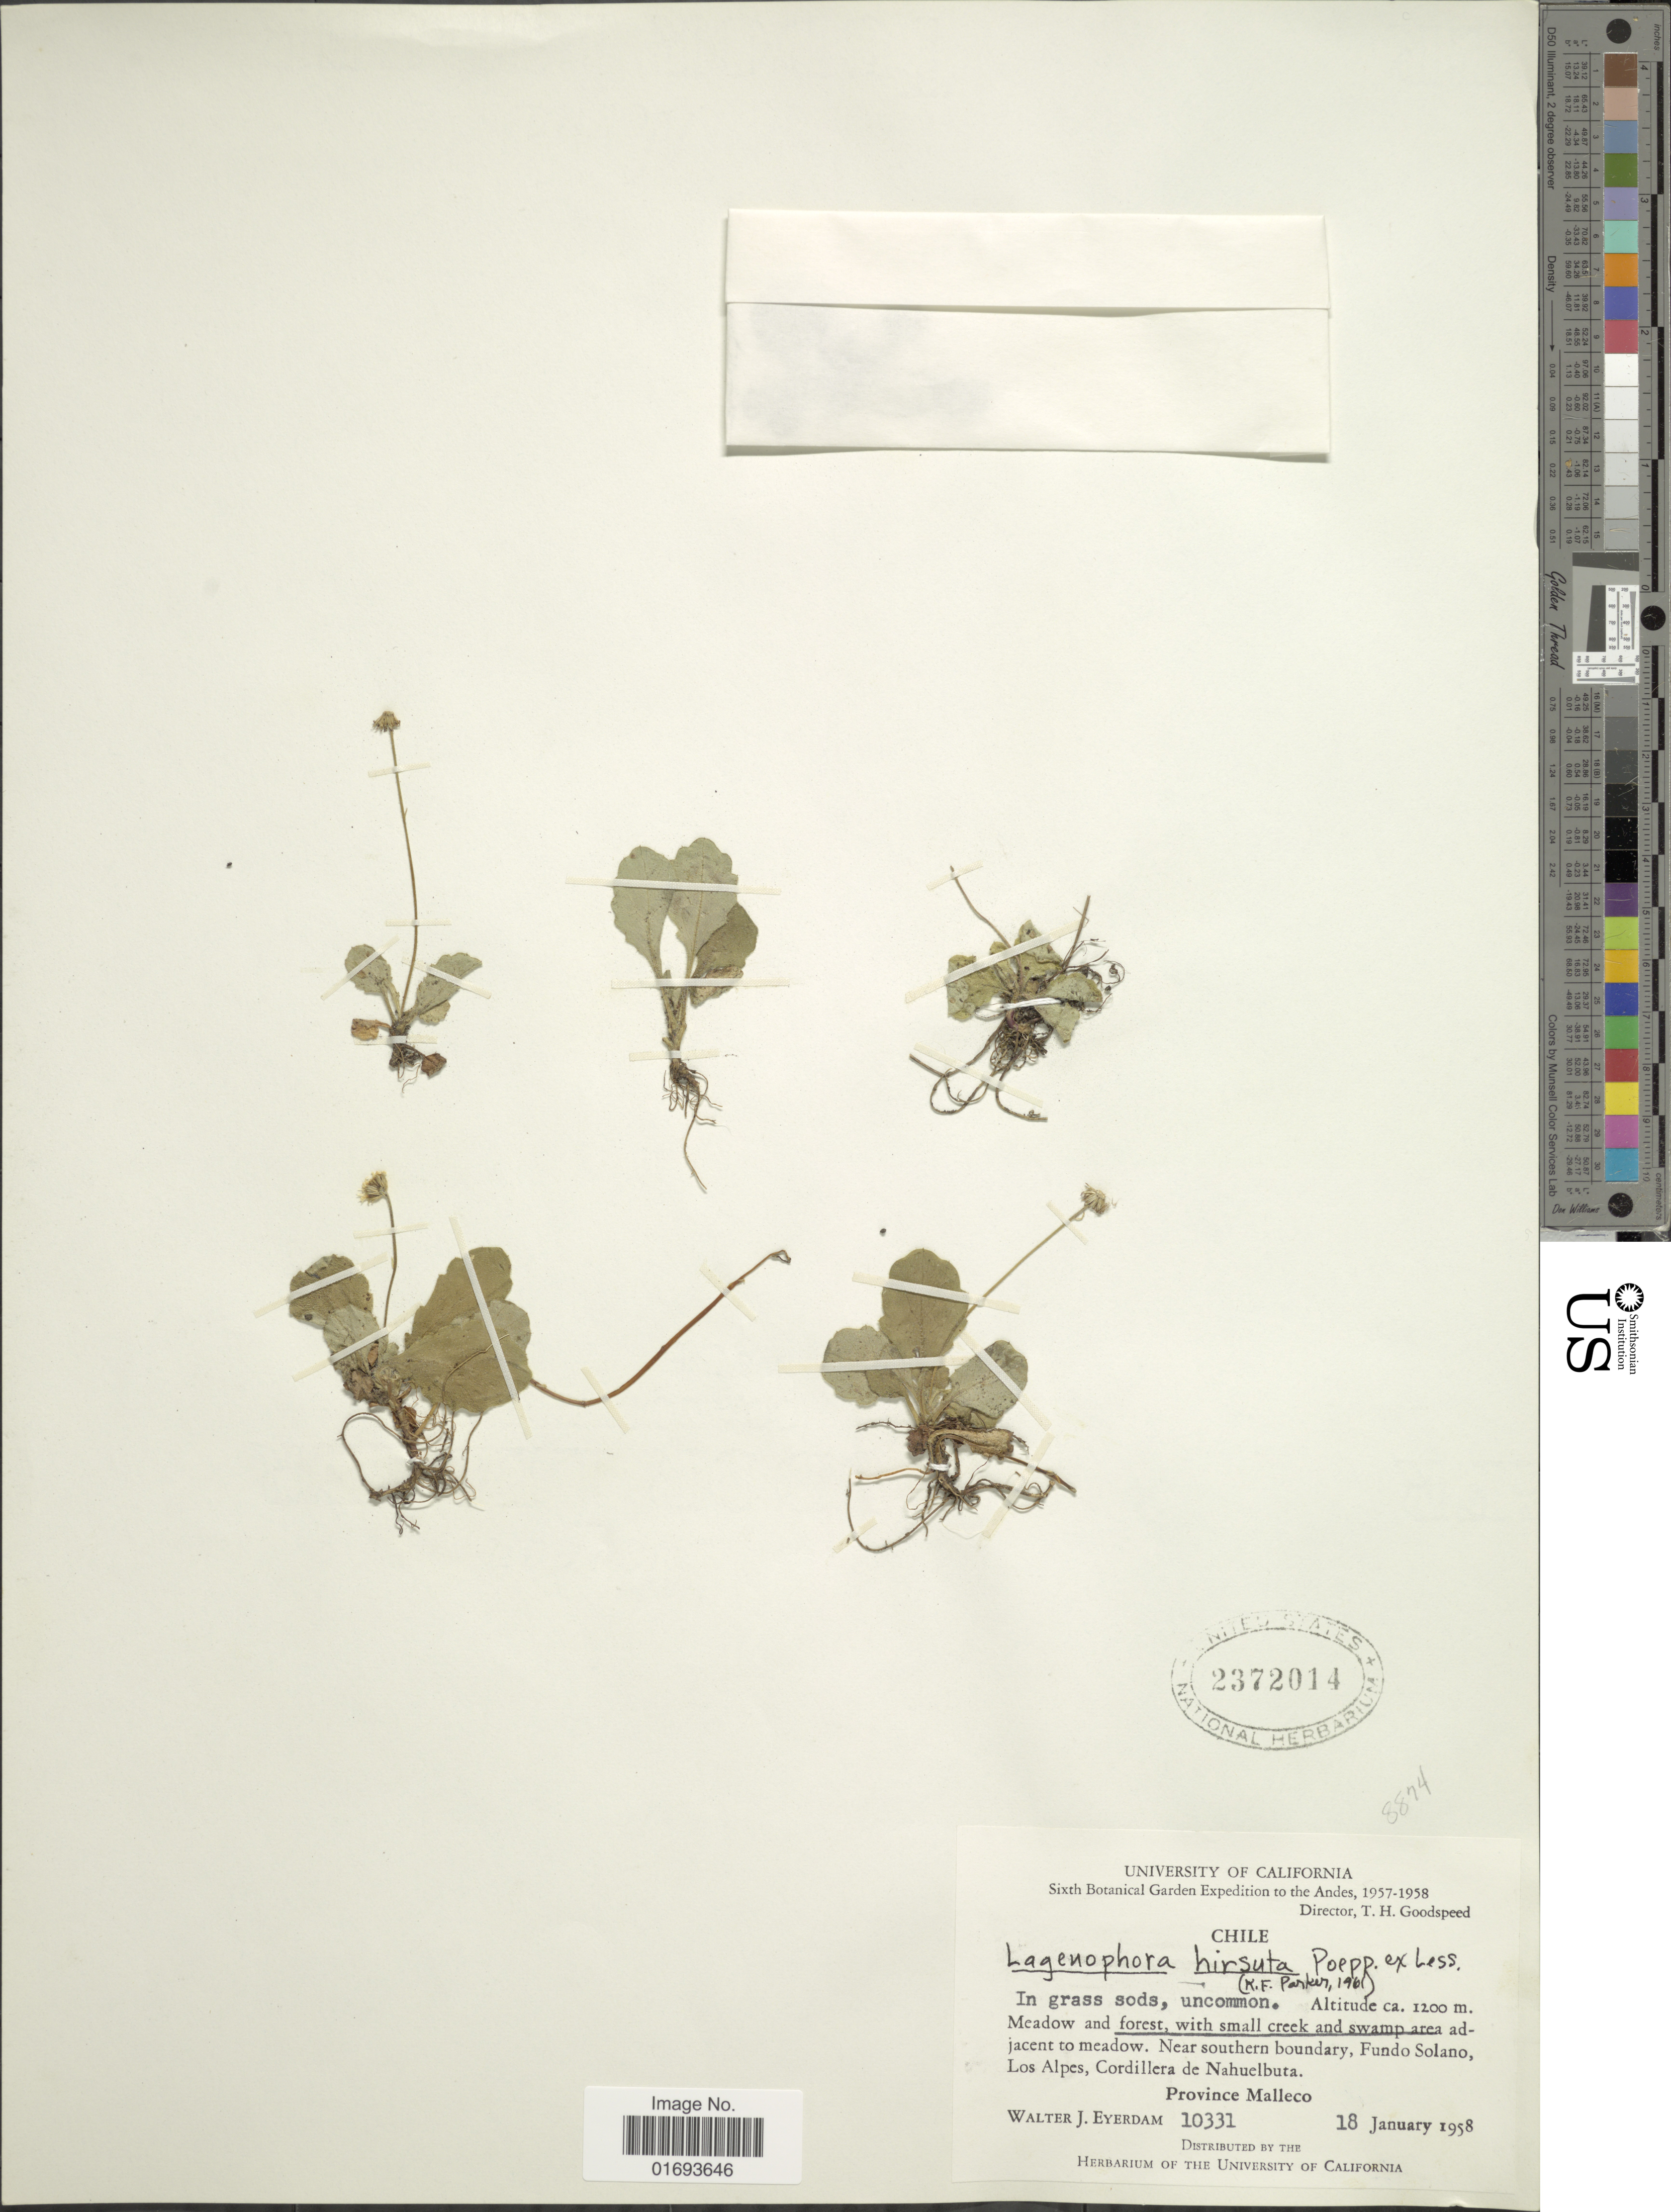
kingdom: Plantae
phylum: Tracheophyta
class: Magnoliopsida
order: Asterales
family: Asteraceae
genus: Lagenophora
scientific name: Lagenophora hirsuta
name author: Poepp. ex Less.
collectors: W. J. Eyerdam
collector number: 10331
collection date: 1958-01-18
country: Chile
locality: Near southern boudary, Fundo Solano, Los Alpes, Cordillera de Nahuelbuta. Province Malleco.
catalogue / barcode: US 2372014